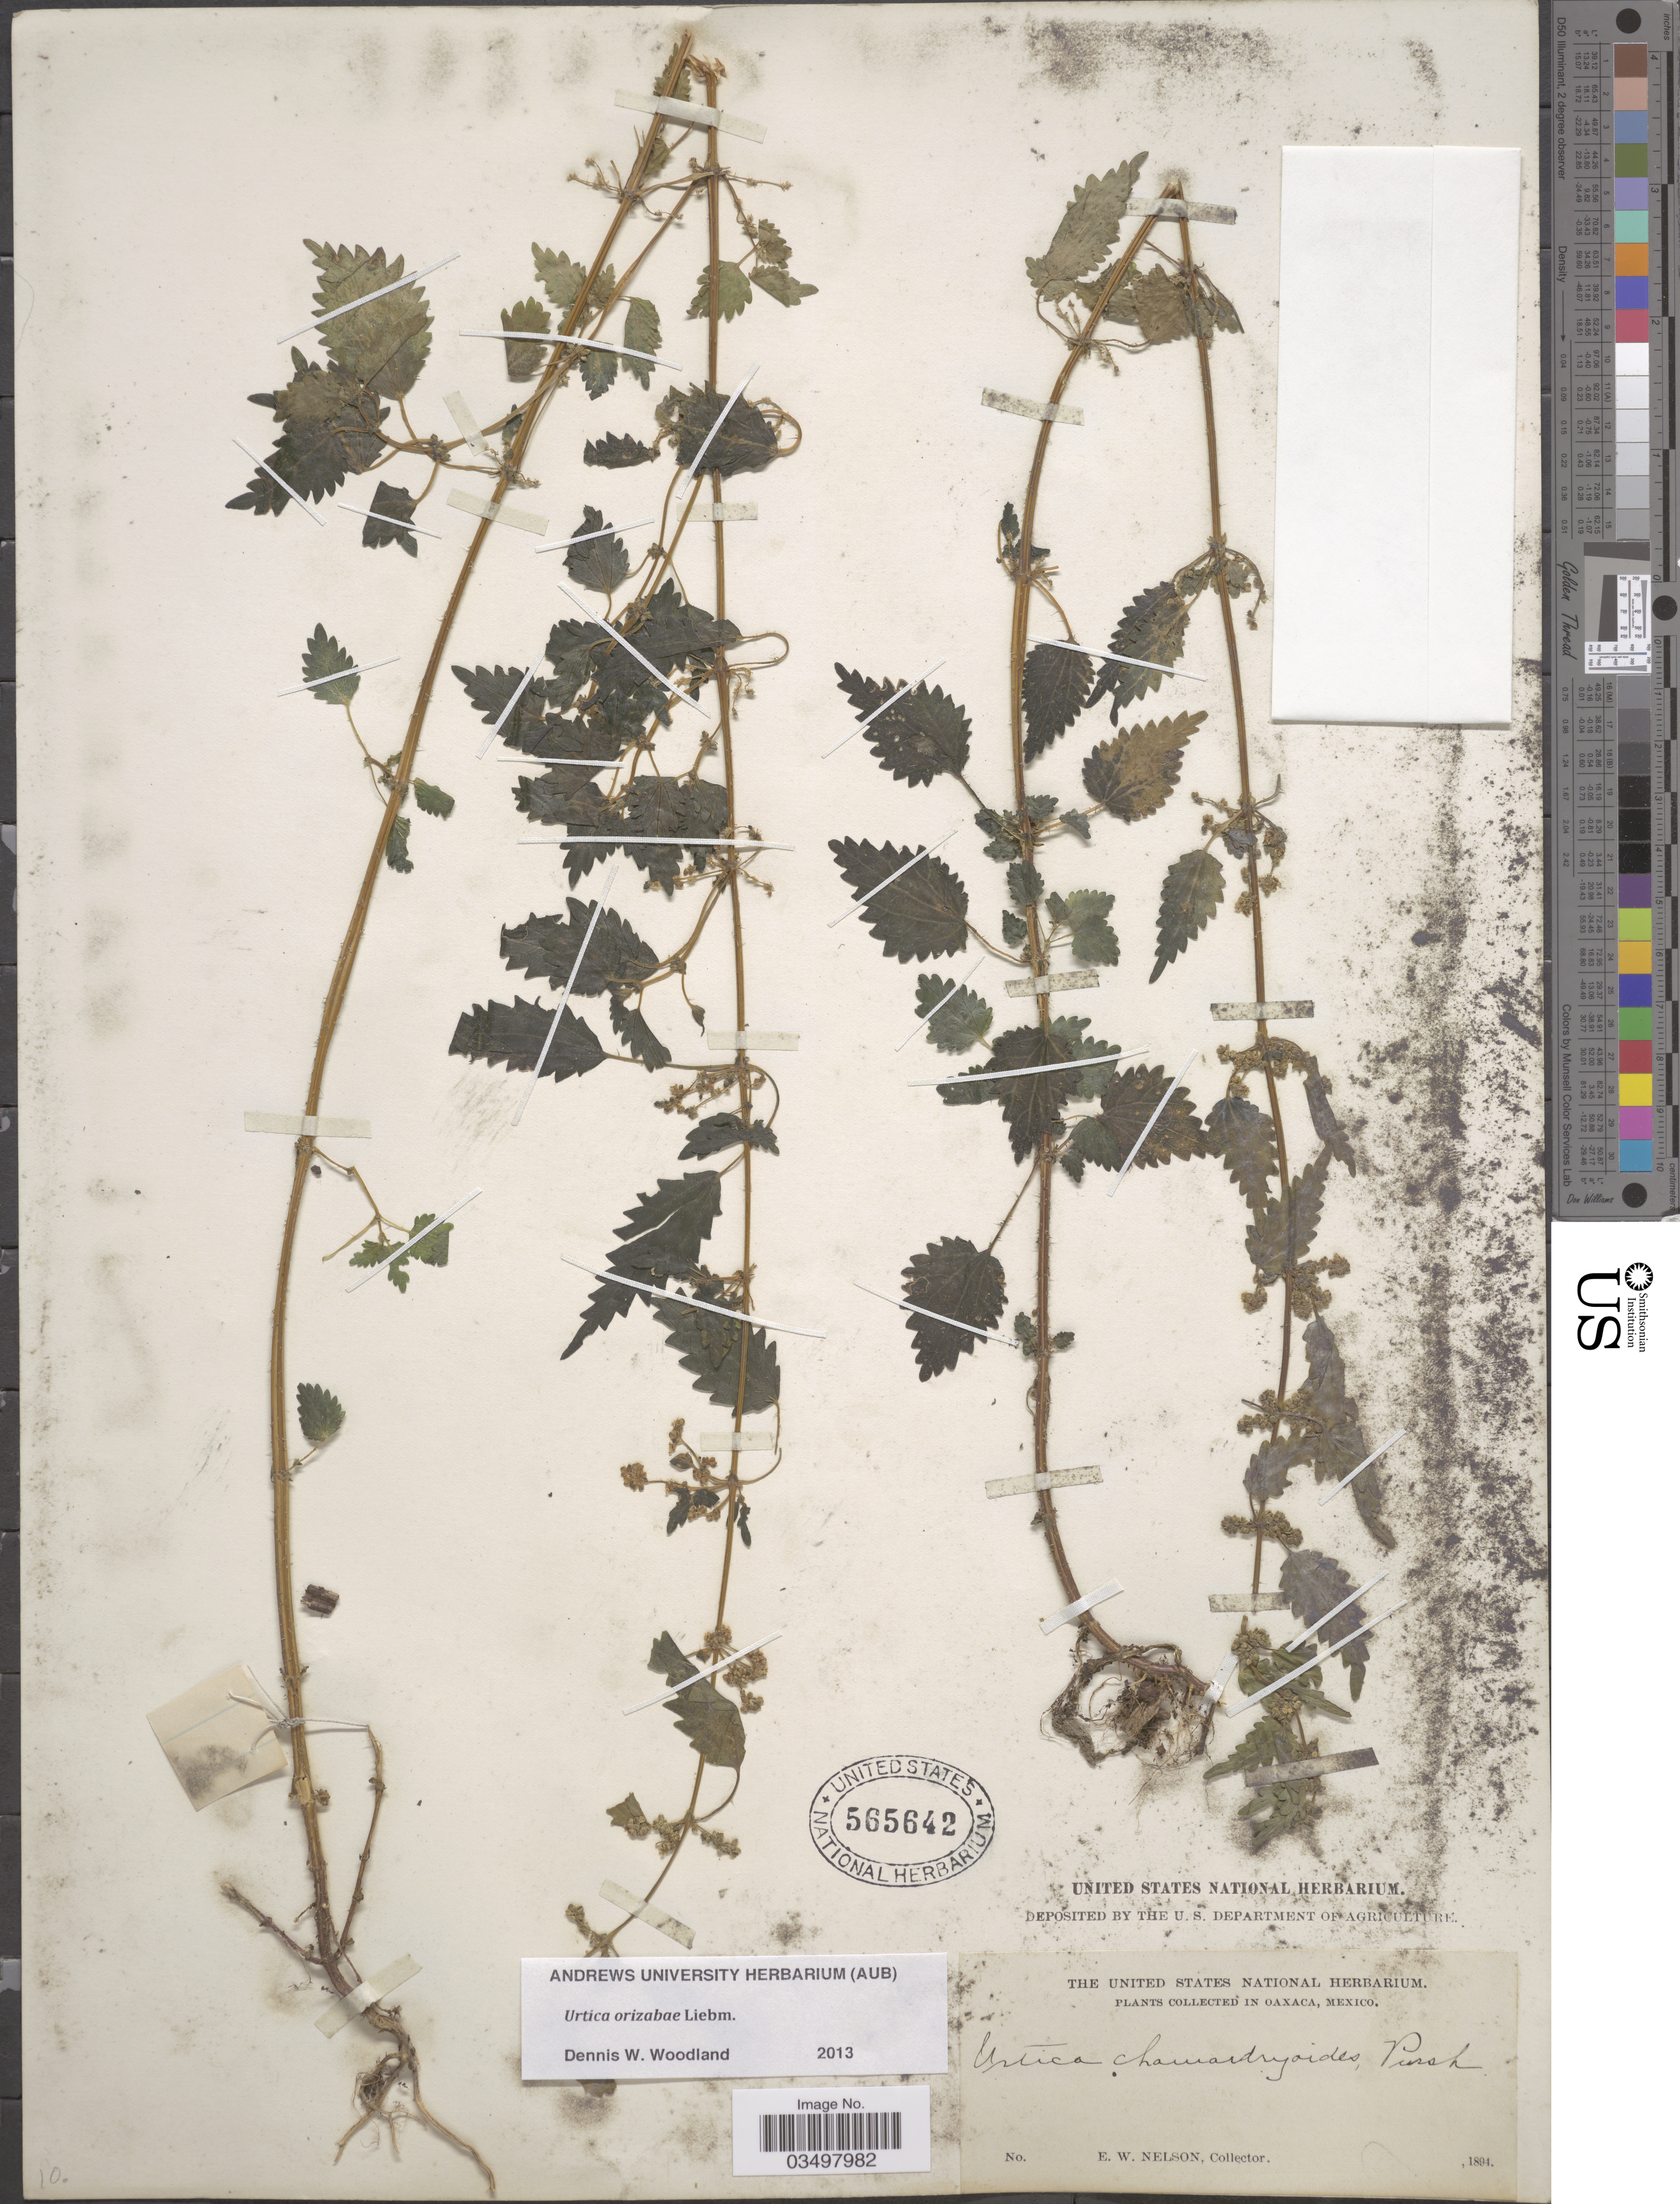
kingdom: Plantae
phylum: Tracheophyta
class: Magnoliopsida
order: Rosales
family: Urticaceae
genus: Urtica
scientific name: Urtica orizabae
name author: Liebm.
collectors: E. W. Nelson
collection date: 1894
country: Mexico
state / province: Oaxaca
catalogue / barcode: US 565642